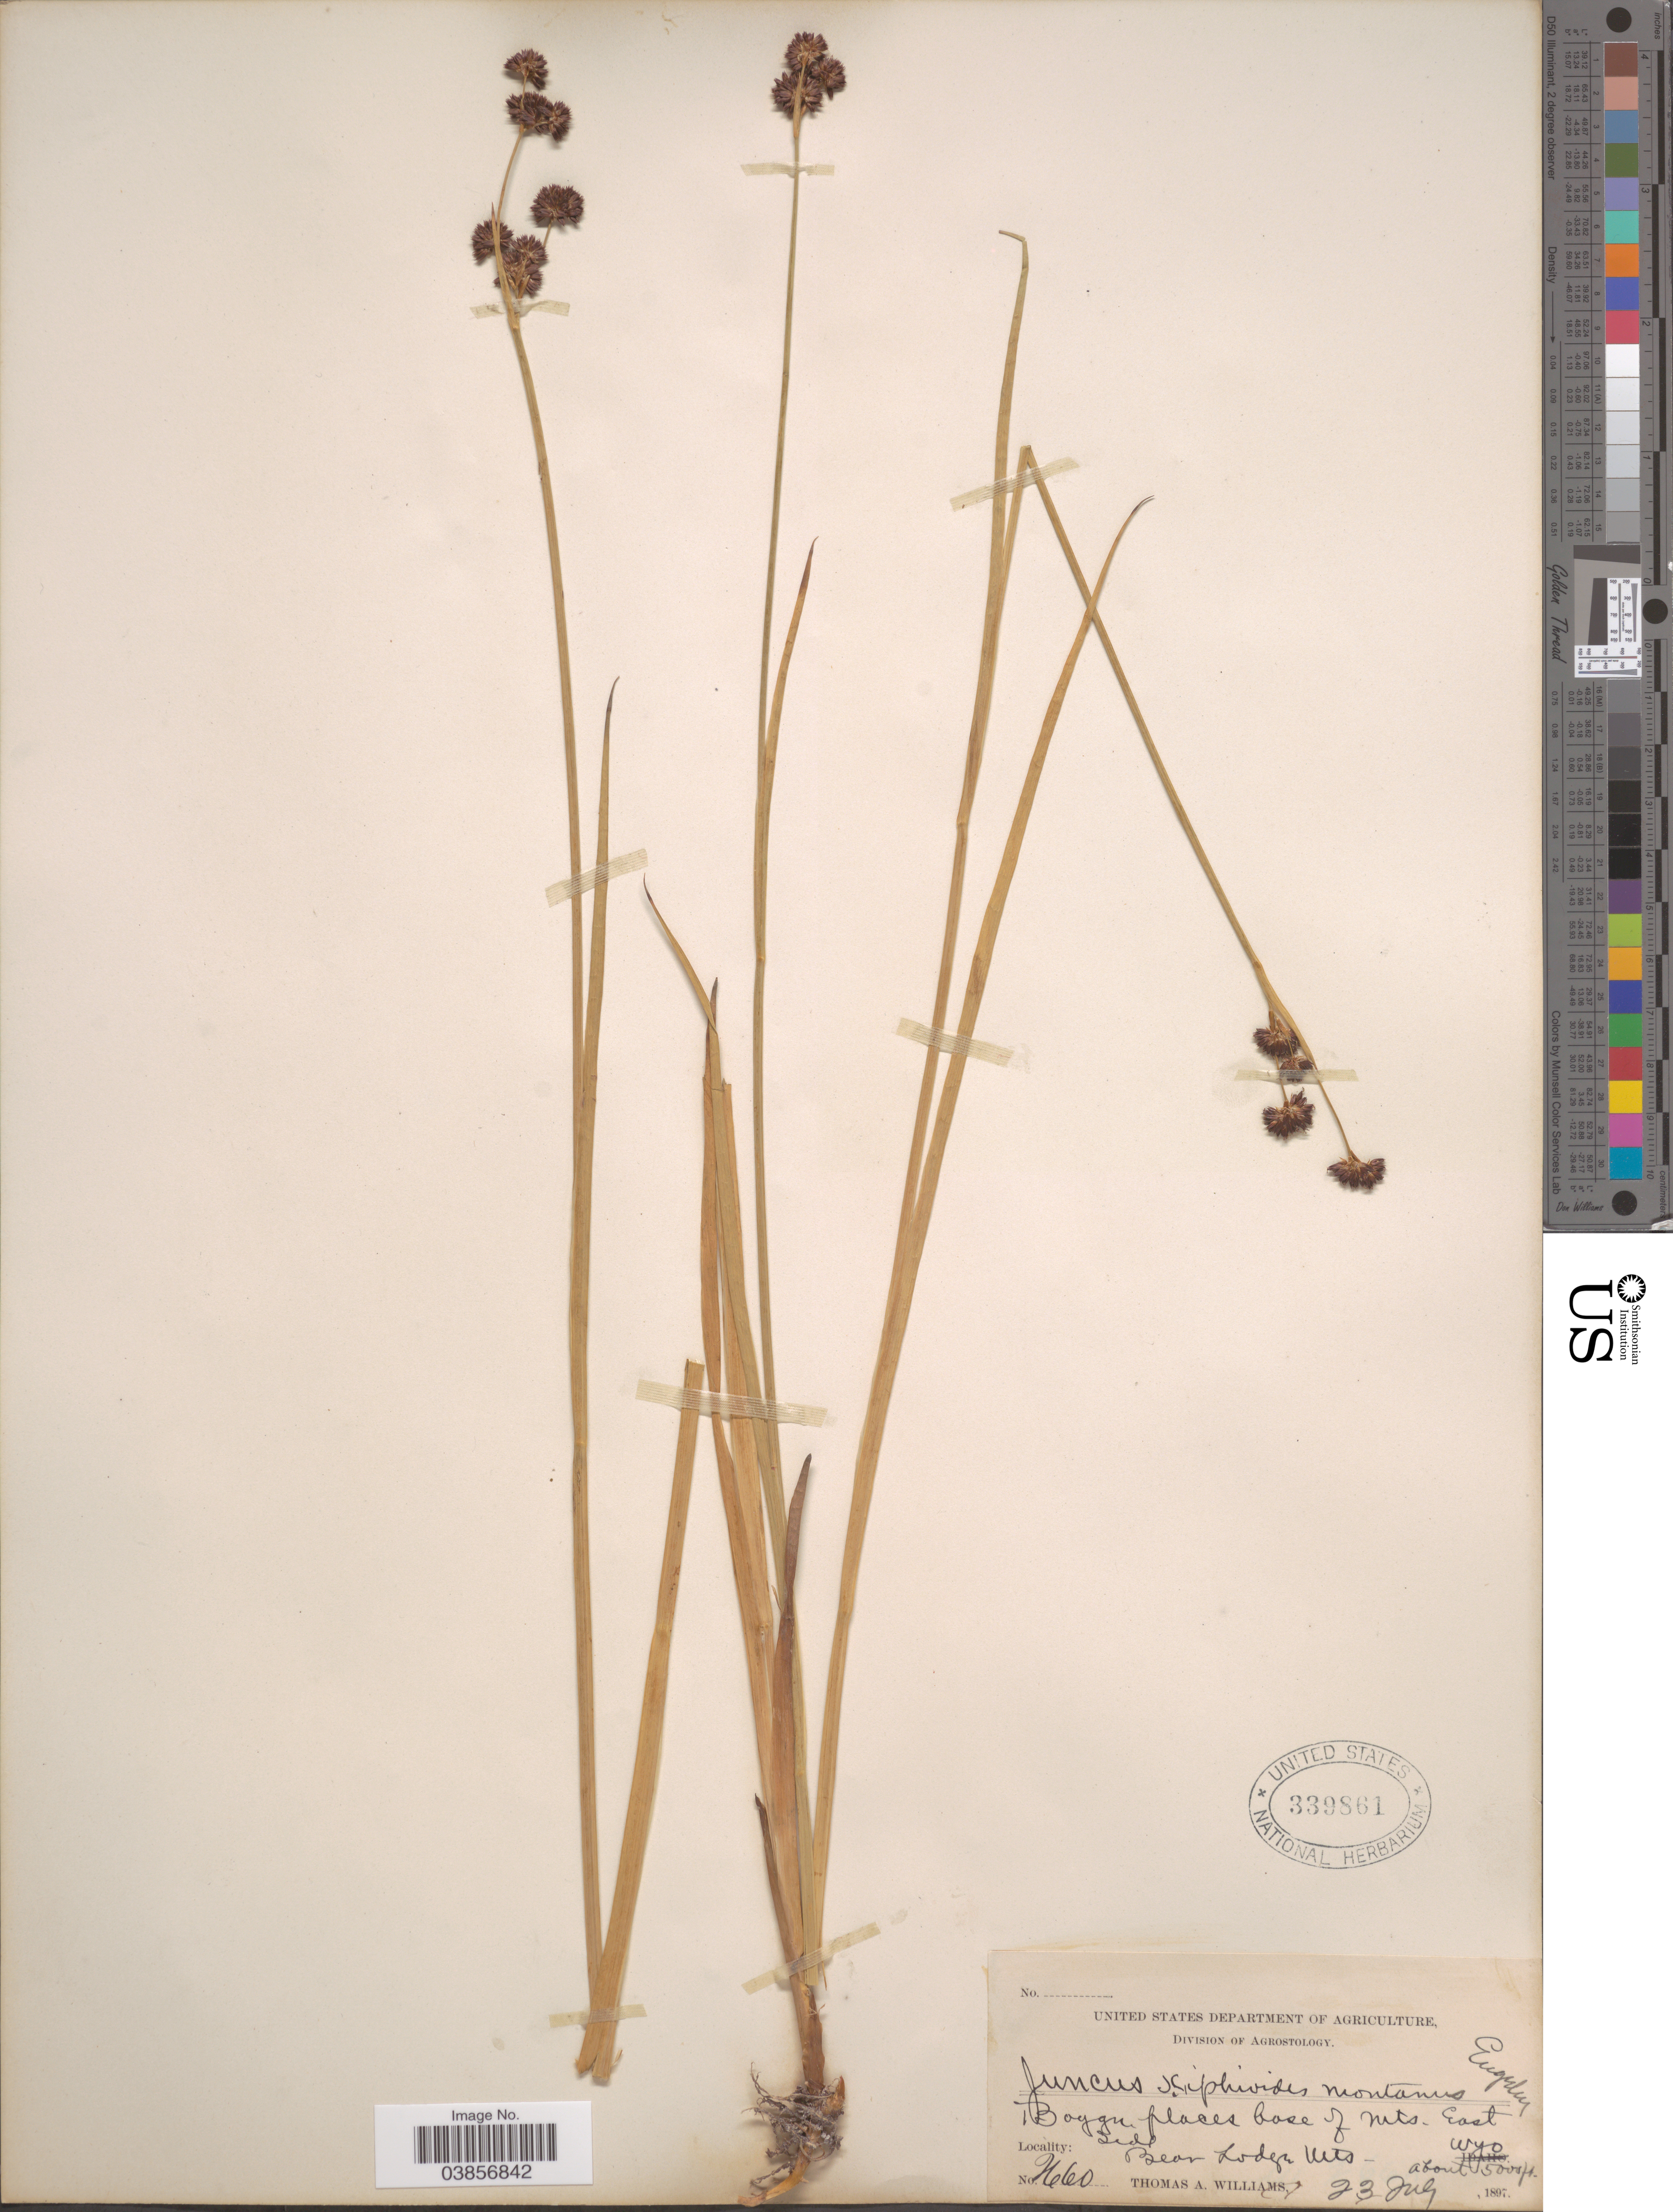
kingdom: Plantae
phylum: Tracheophyta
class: Liliopsida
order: Poales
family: Juncaceae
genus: Juncus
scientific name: Juncus saximontanus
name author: A. Nelson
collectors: T. A. Williams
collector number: H60*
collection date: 1897-07-23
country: United States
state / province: Wyoming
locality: Base of Mts. East side. Bear Lodge Mts.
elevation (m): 1524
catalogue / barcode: US 339861